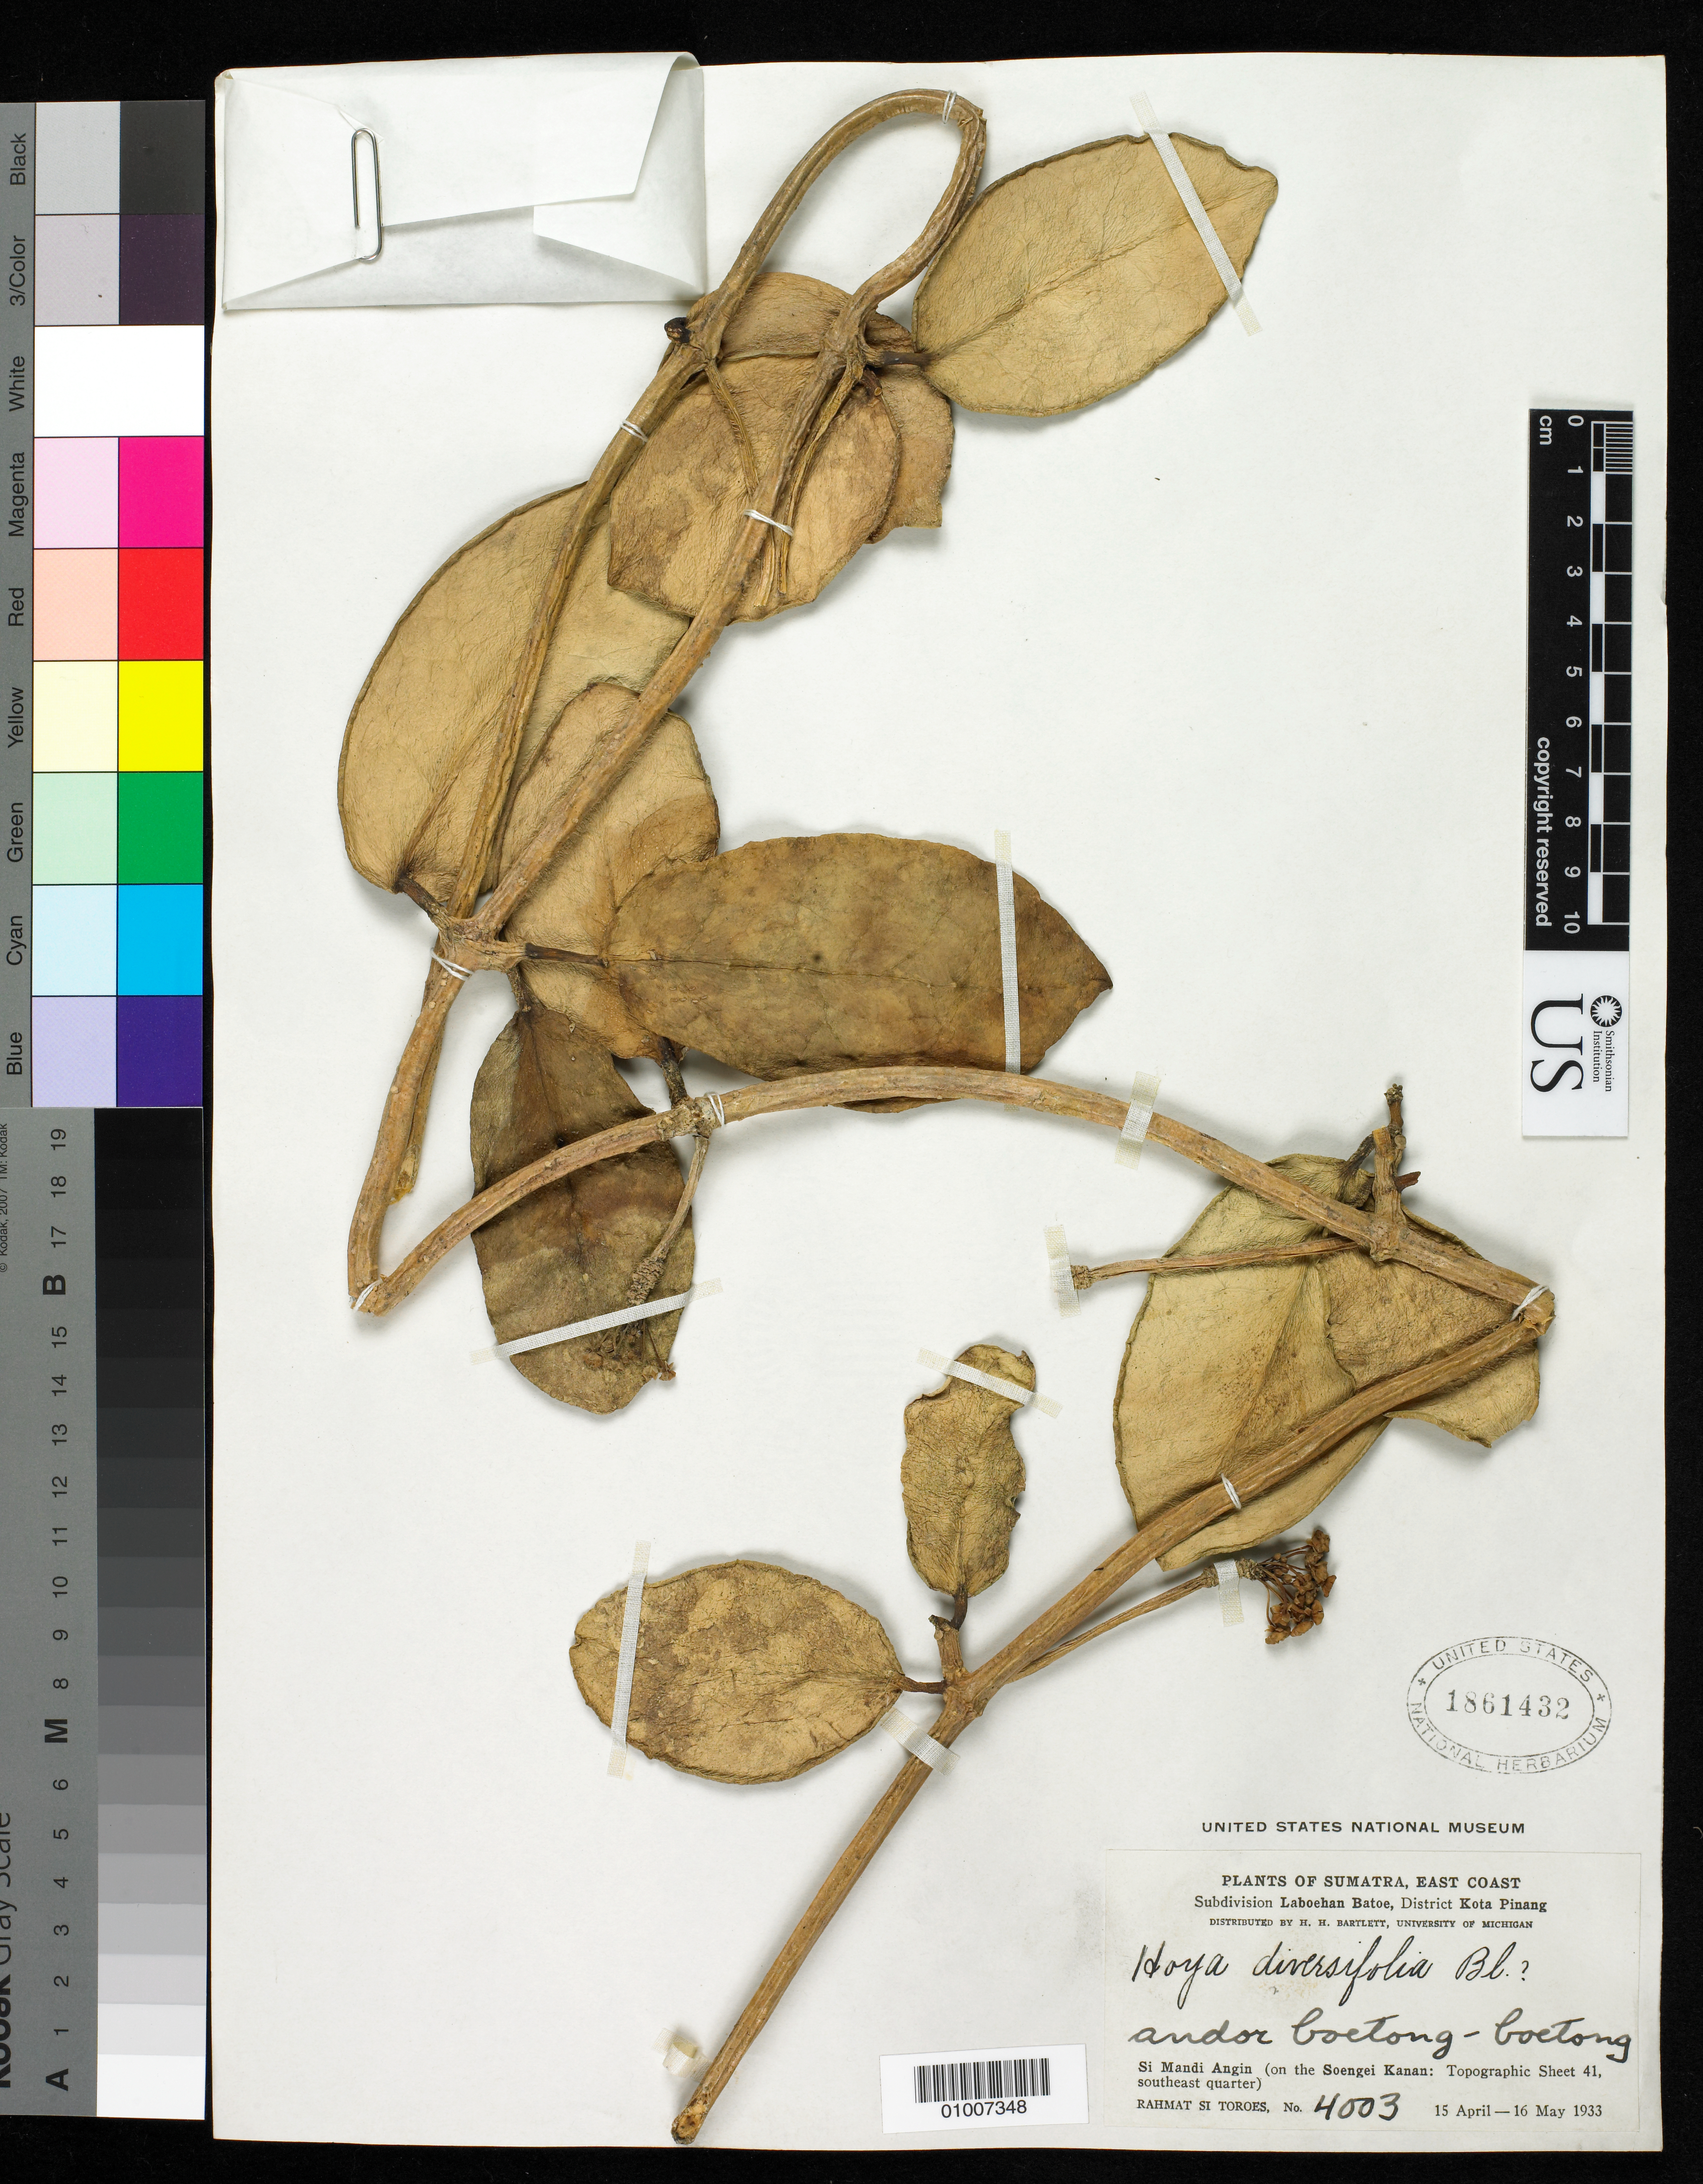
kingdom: Plantae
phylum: Tracheophyta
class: Magnoliopsida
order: Gentianales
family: Apocynaceae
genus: Hoya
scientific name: Hoya diversifolia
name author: Blume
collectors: Rahmat Si Boeea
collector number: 4003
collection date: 1933-04-15/1933-05-16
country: Indonesia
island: Sumatra I.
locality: (East Coast) Si Mandi Angin (on the Soengi Kanan)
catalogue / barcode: US 1861432